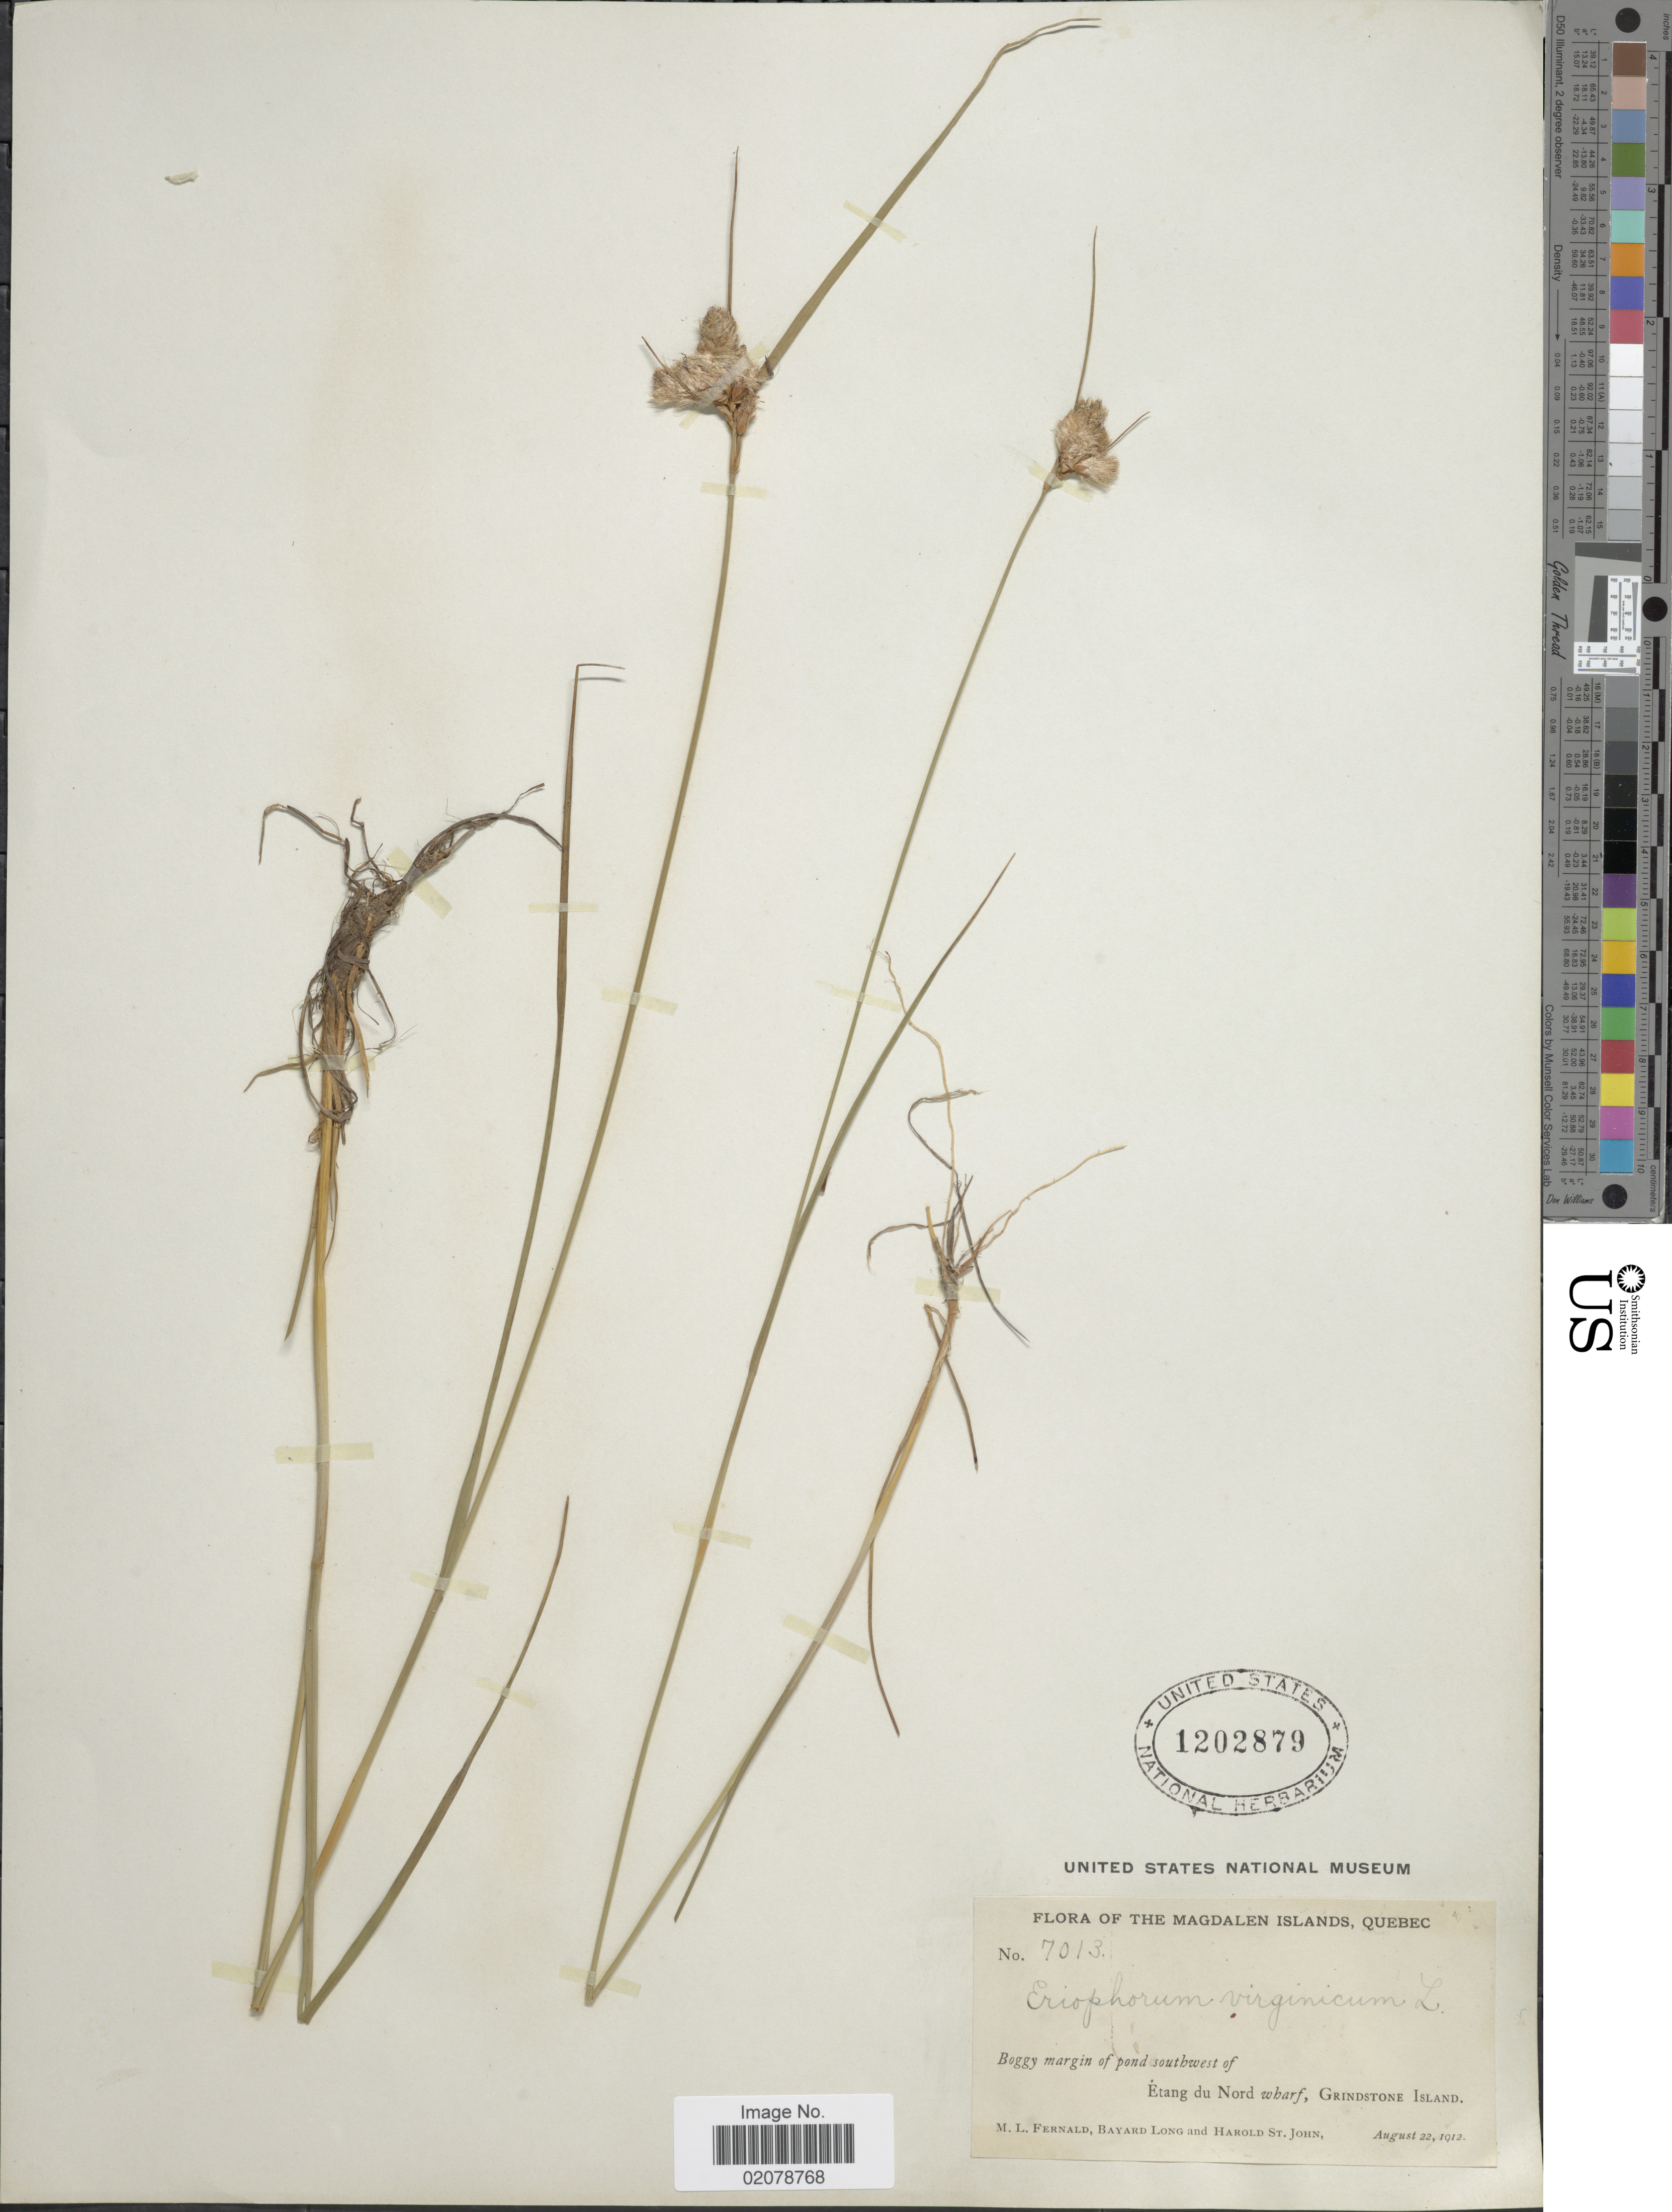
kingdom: Plantae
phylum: Tracheophyta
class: Liliopsida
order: Poales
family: Cyperaceae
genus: Eriophorum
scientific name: Eriophorum virginicum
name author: L.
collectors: M. L. Fernald, B. Long & H. St. John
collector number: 7013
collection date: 1912-08-22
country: Canada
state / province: Quebec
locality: Magdalen Island. southwest of Etang du Nord wharf, Grindstone Island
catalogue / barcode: US 1202879